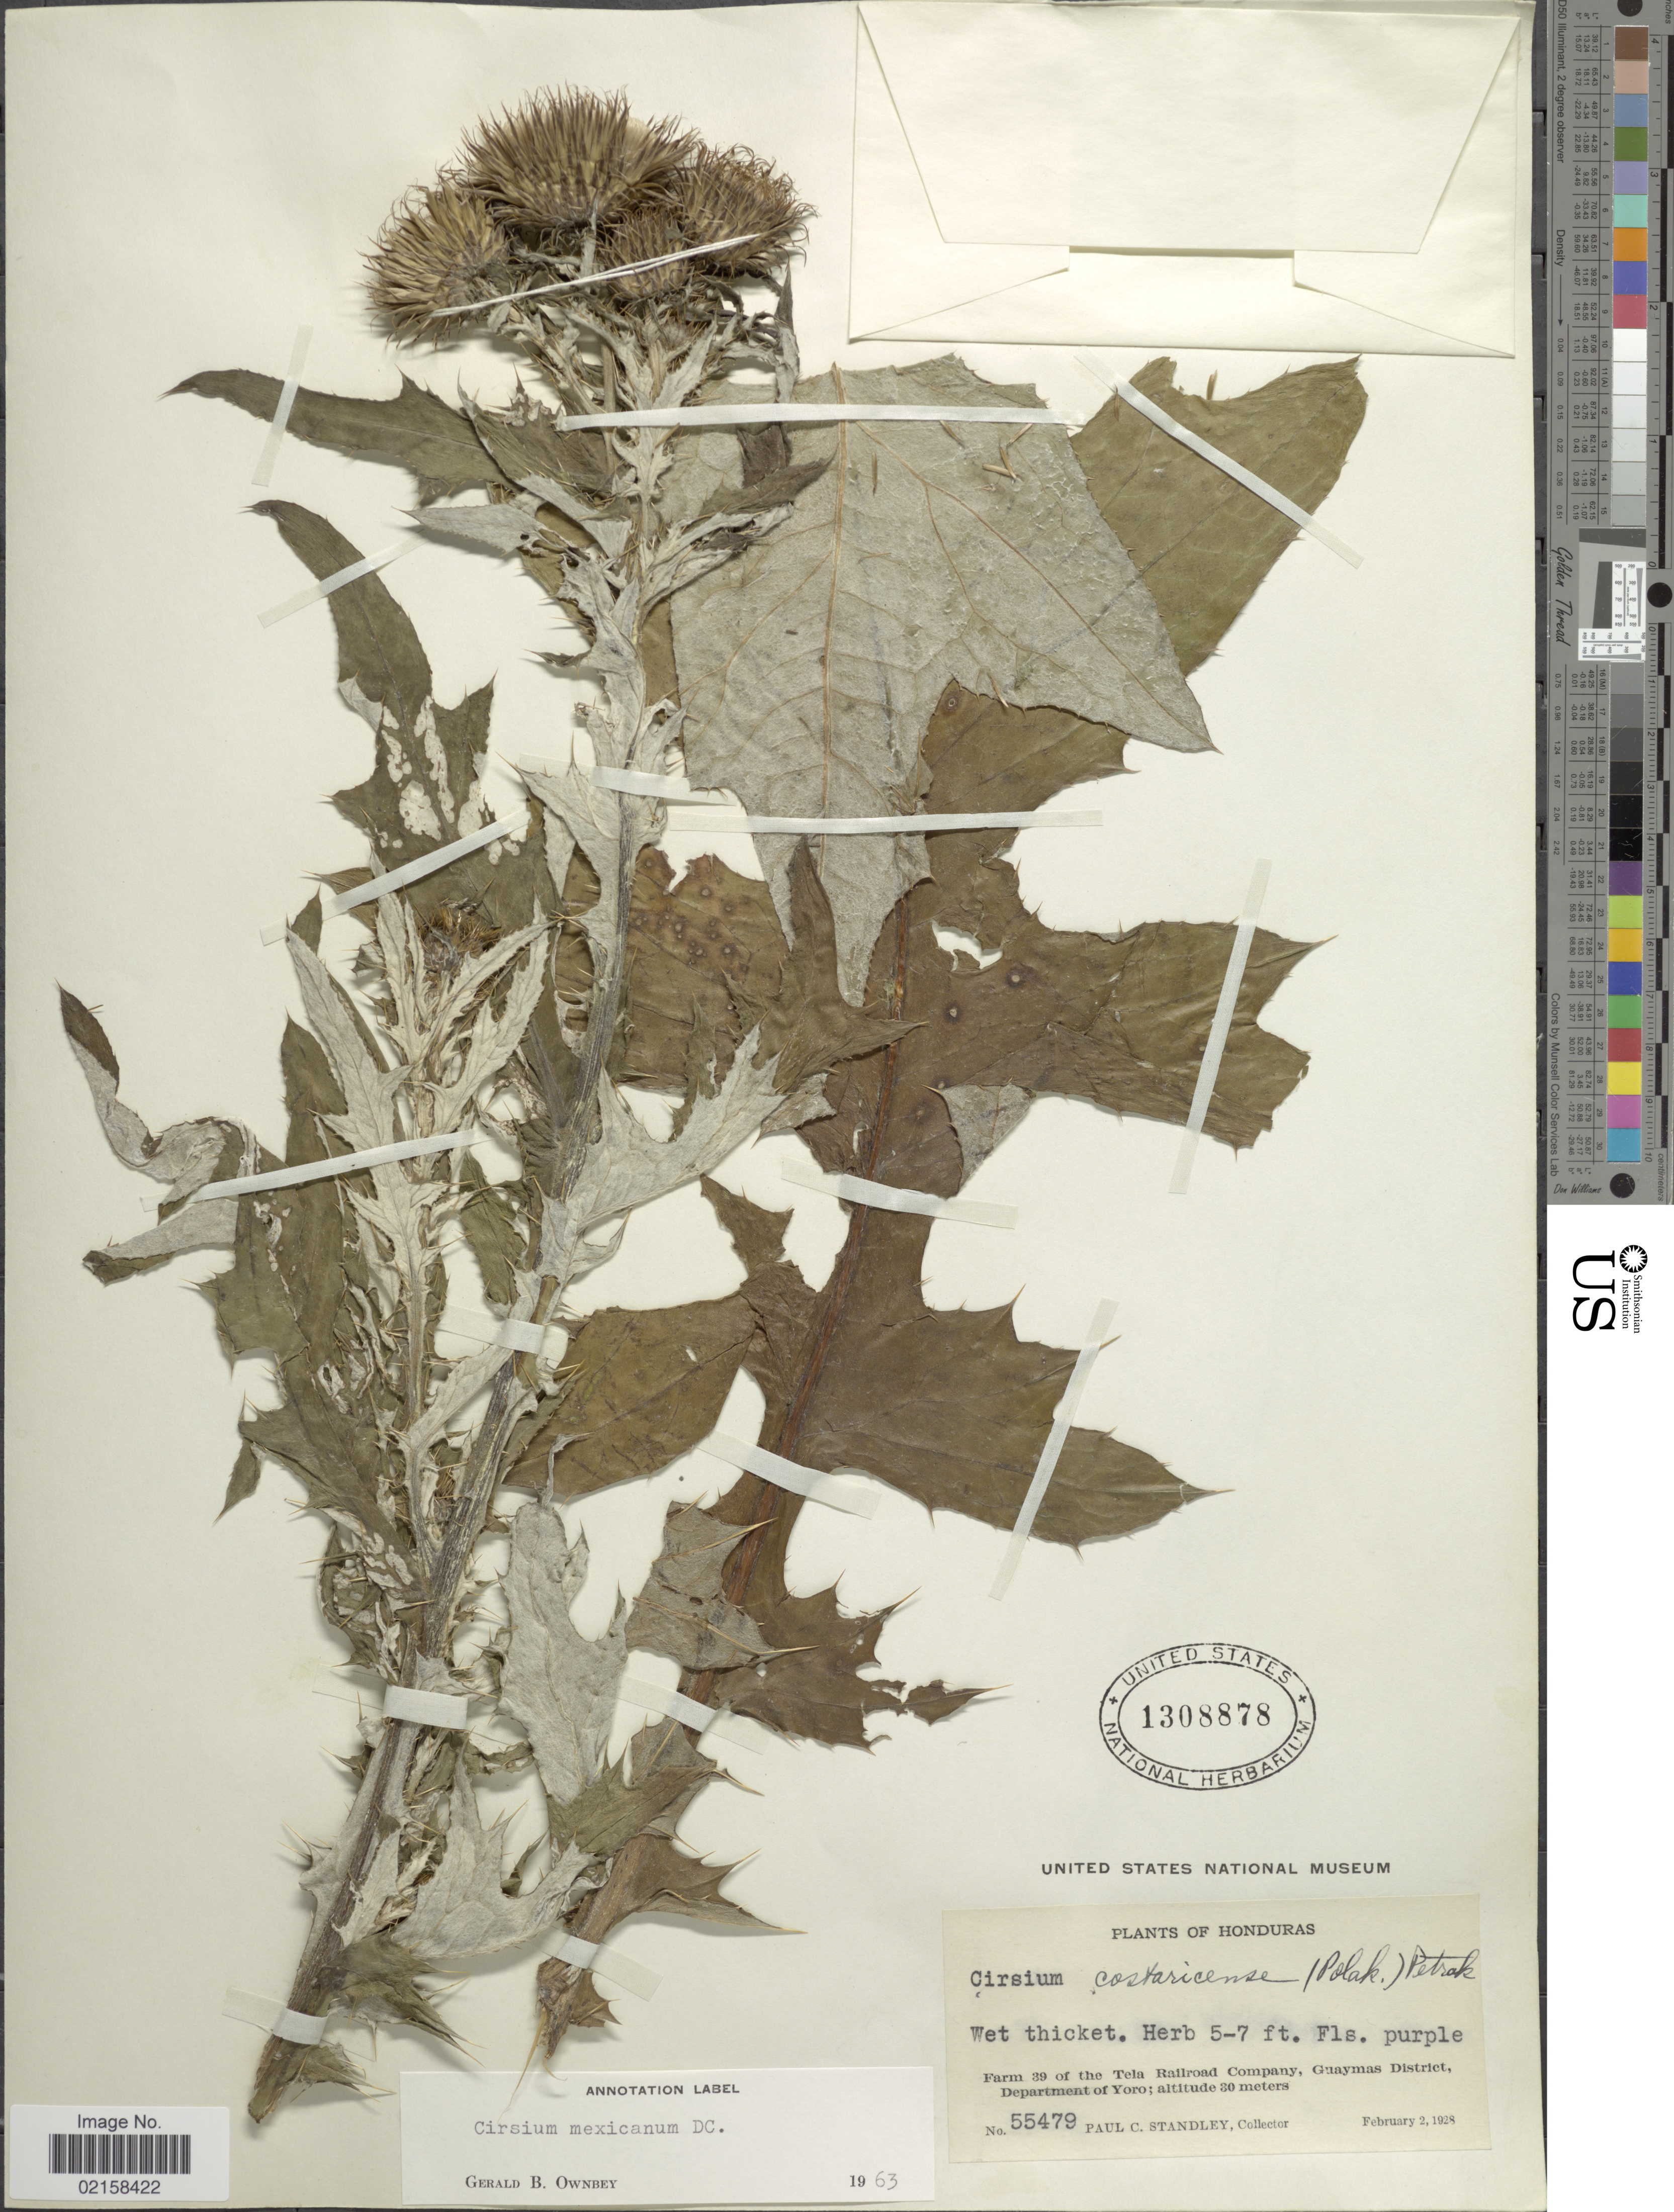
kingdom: Plantae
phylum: Tracheophyta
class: Magnoliopsida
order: Asterales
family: Asteraceae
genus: Cirsium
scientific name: Cirsium mexicanum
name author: DC.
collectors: P. C. Standley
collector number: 55479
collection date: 1928-02-02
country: Honduras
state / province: Yoro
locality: Wet thicket, Farm 39 of Tela Railroad Company, Guaymas District.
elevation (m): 30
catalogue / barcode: US 1308878